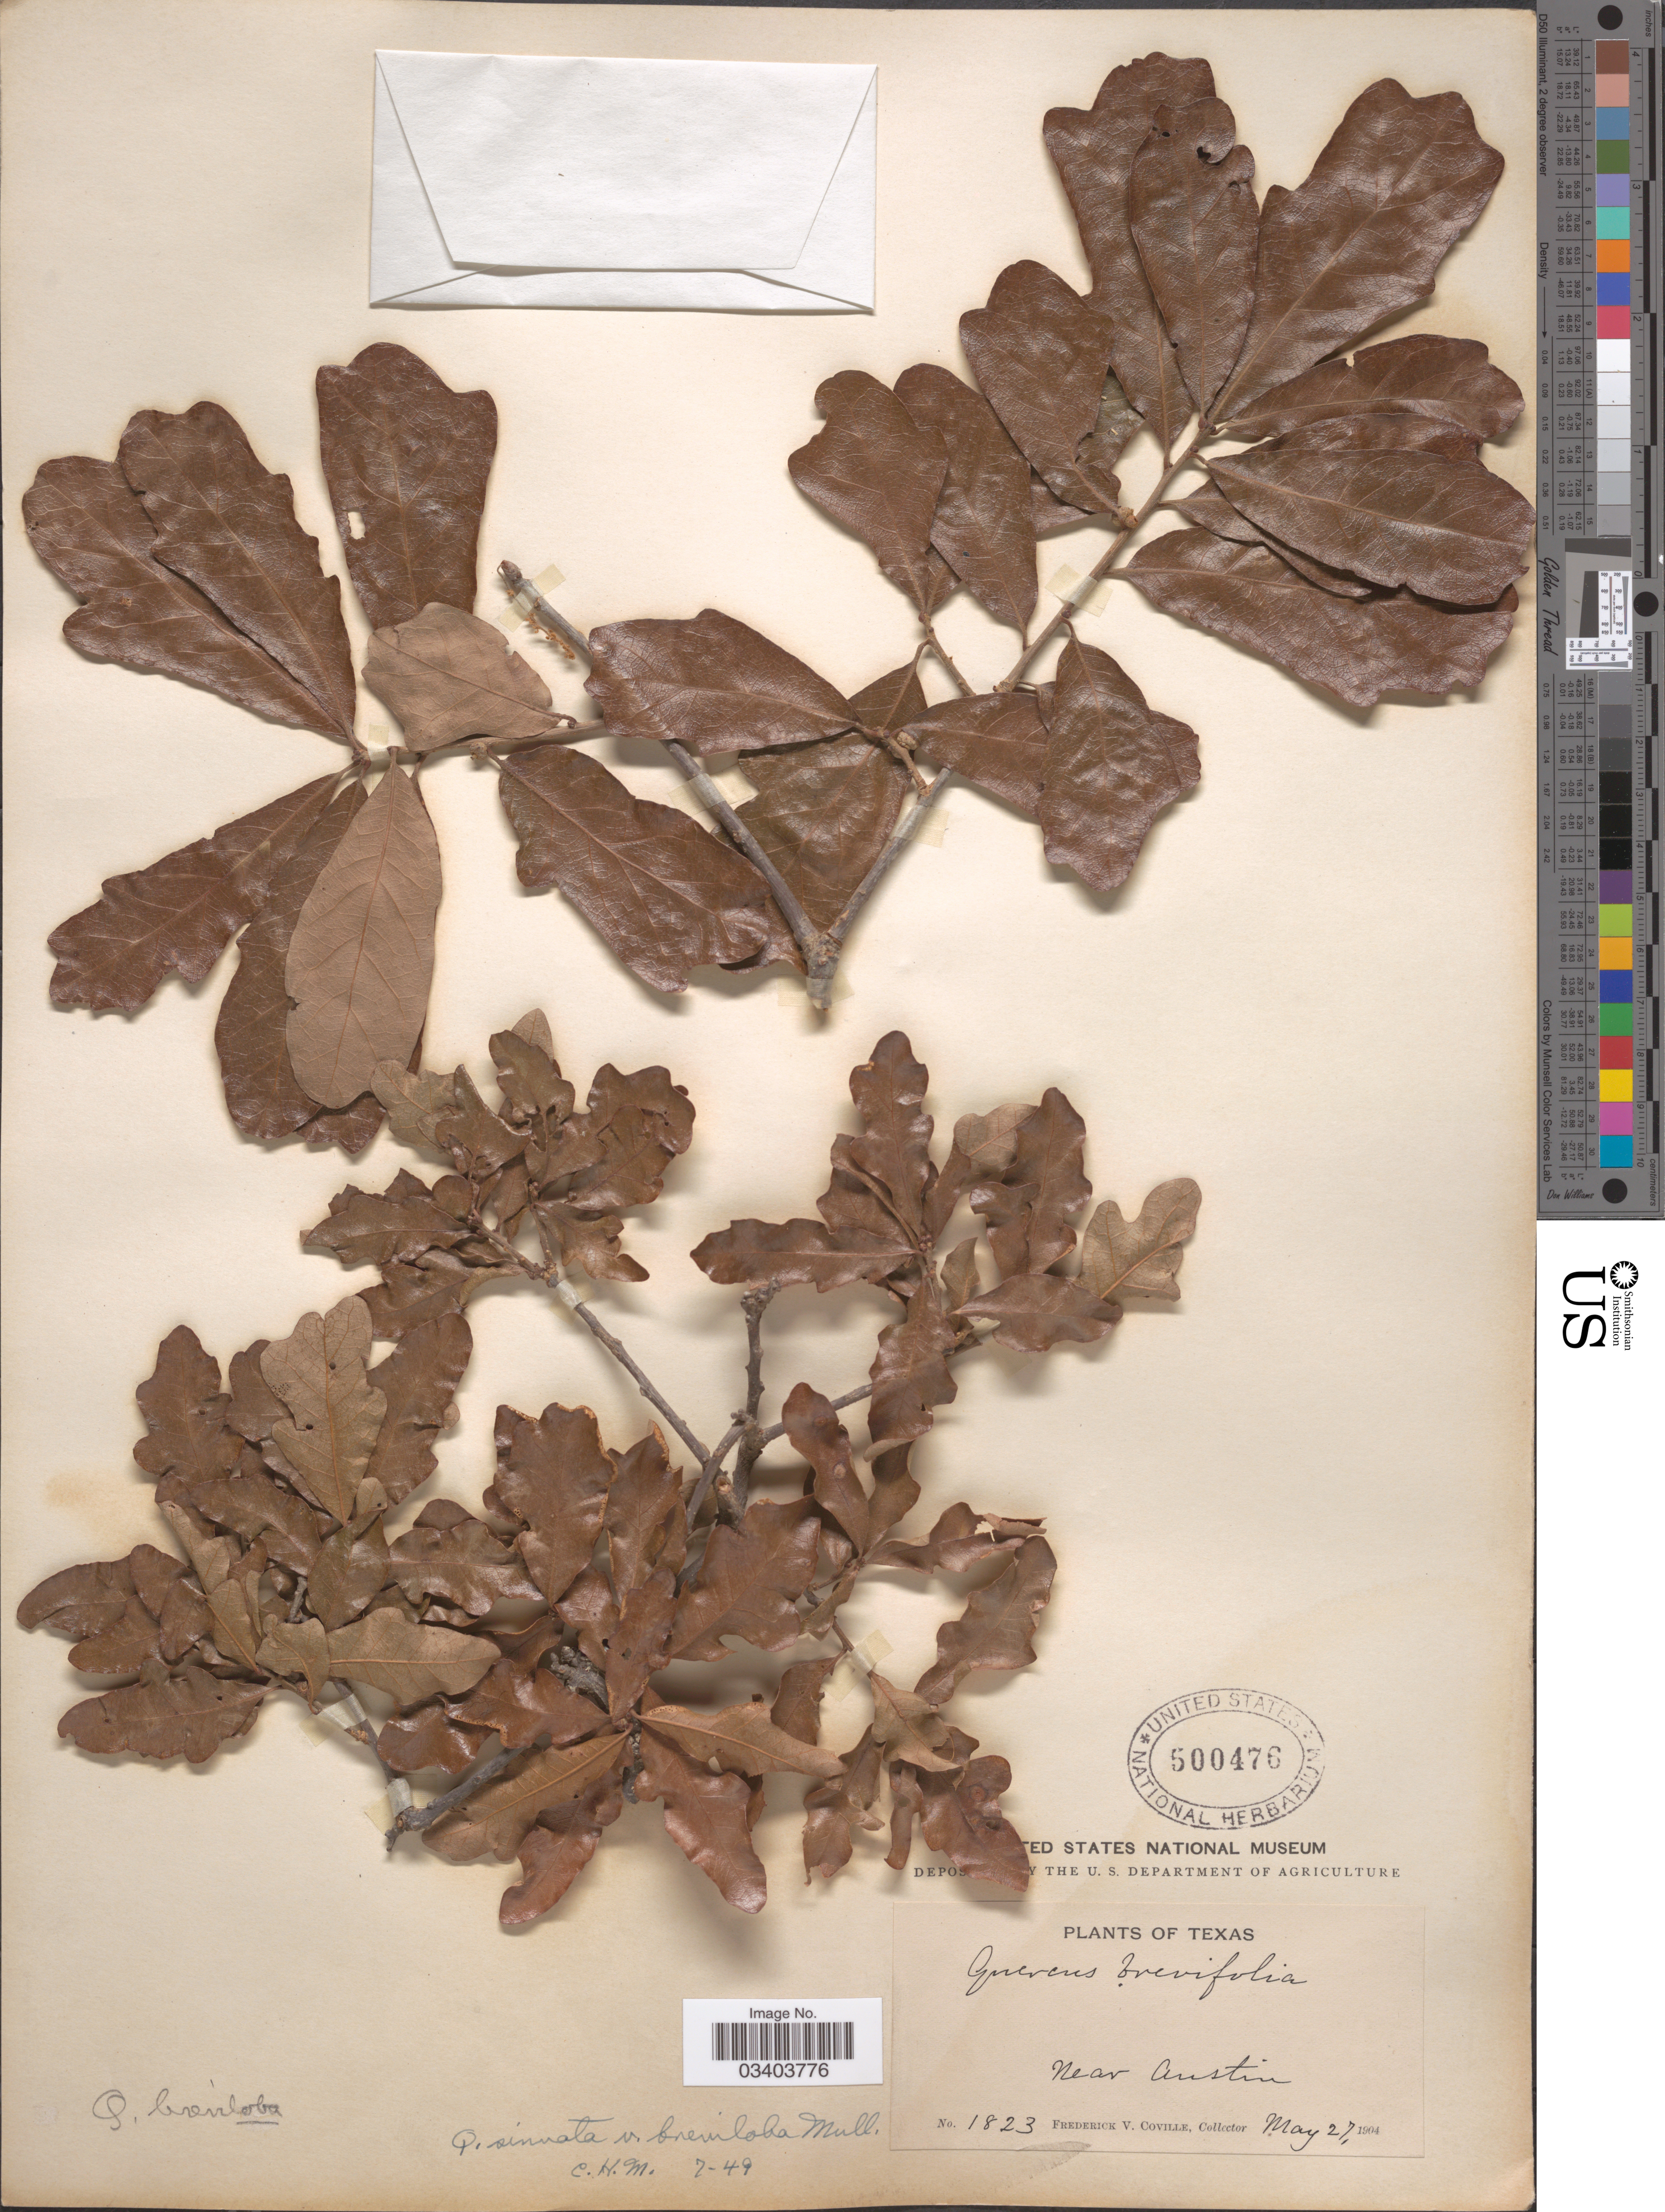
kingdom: Plantae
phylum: Tracheophyta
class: Magnoliopsida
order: Fagales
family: Fagaceae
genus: Quercus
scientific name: Quercus breviloba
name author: (Torr.) Sarg.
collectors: F. V. Coville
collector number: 1823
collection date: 1904-05-27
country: United States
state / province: Texas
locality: Near Austin.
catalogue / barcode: US 500476